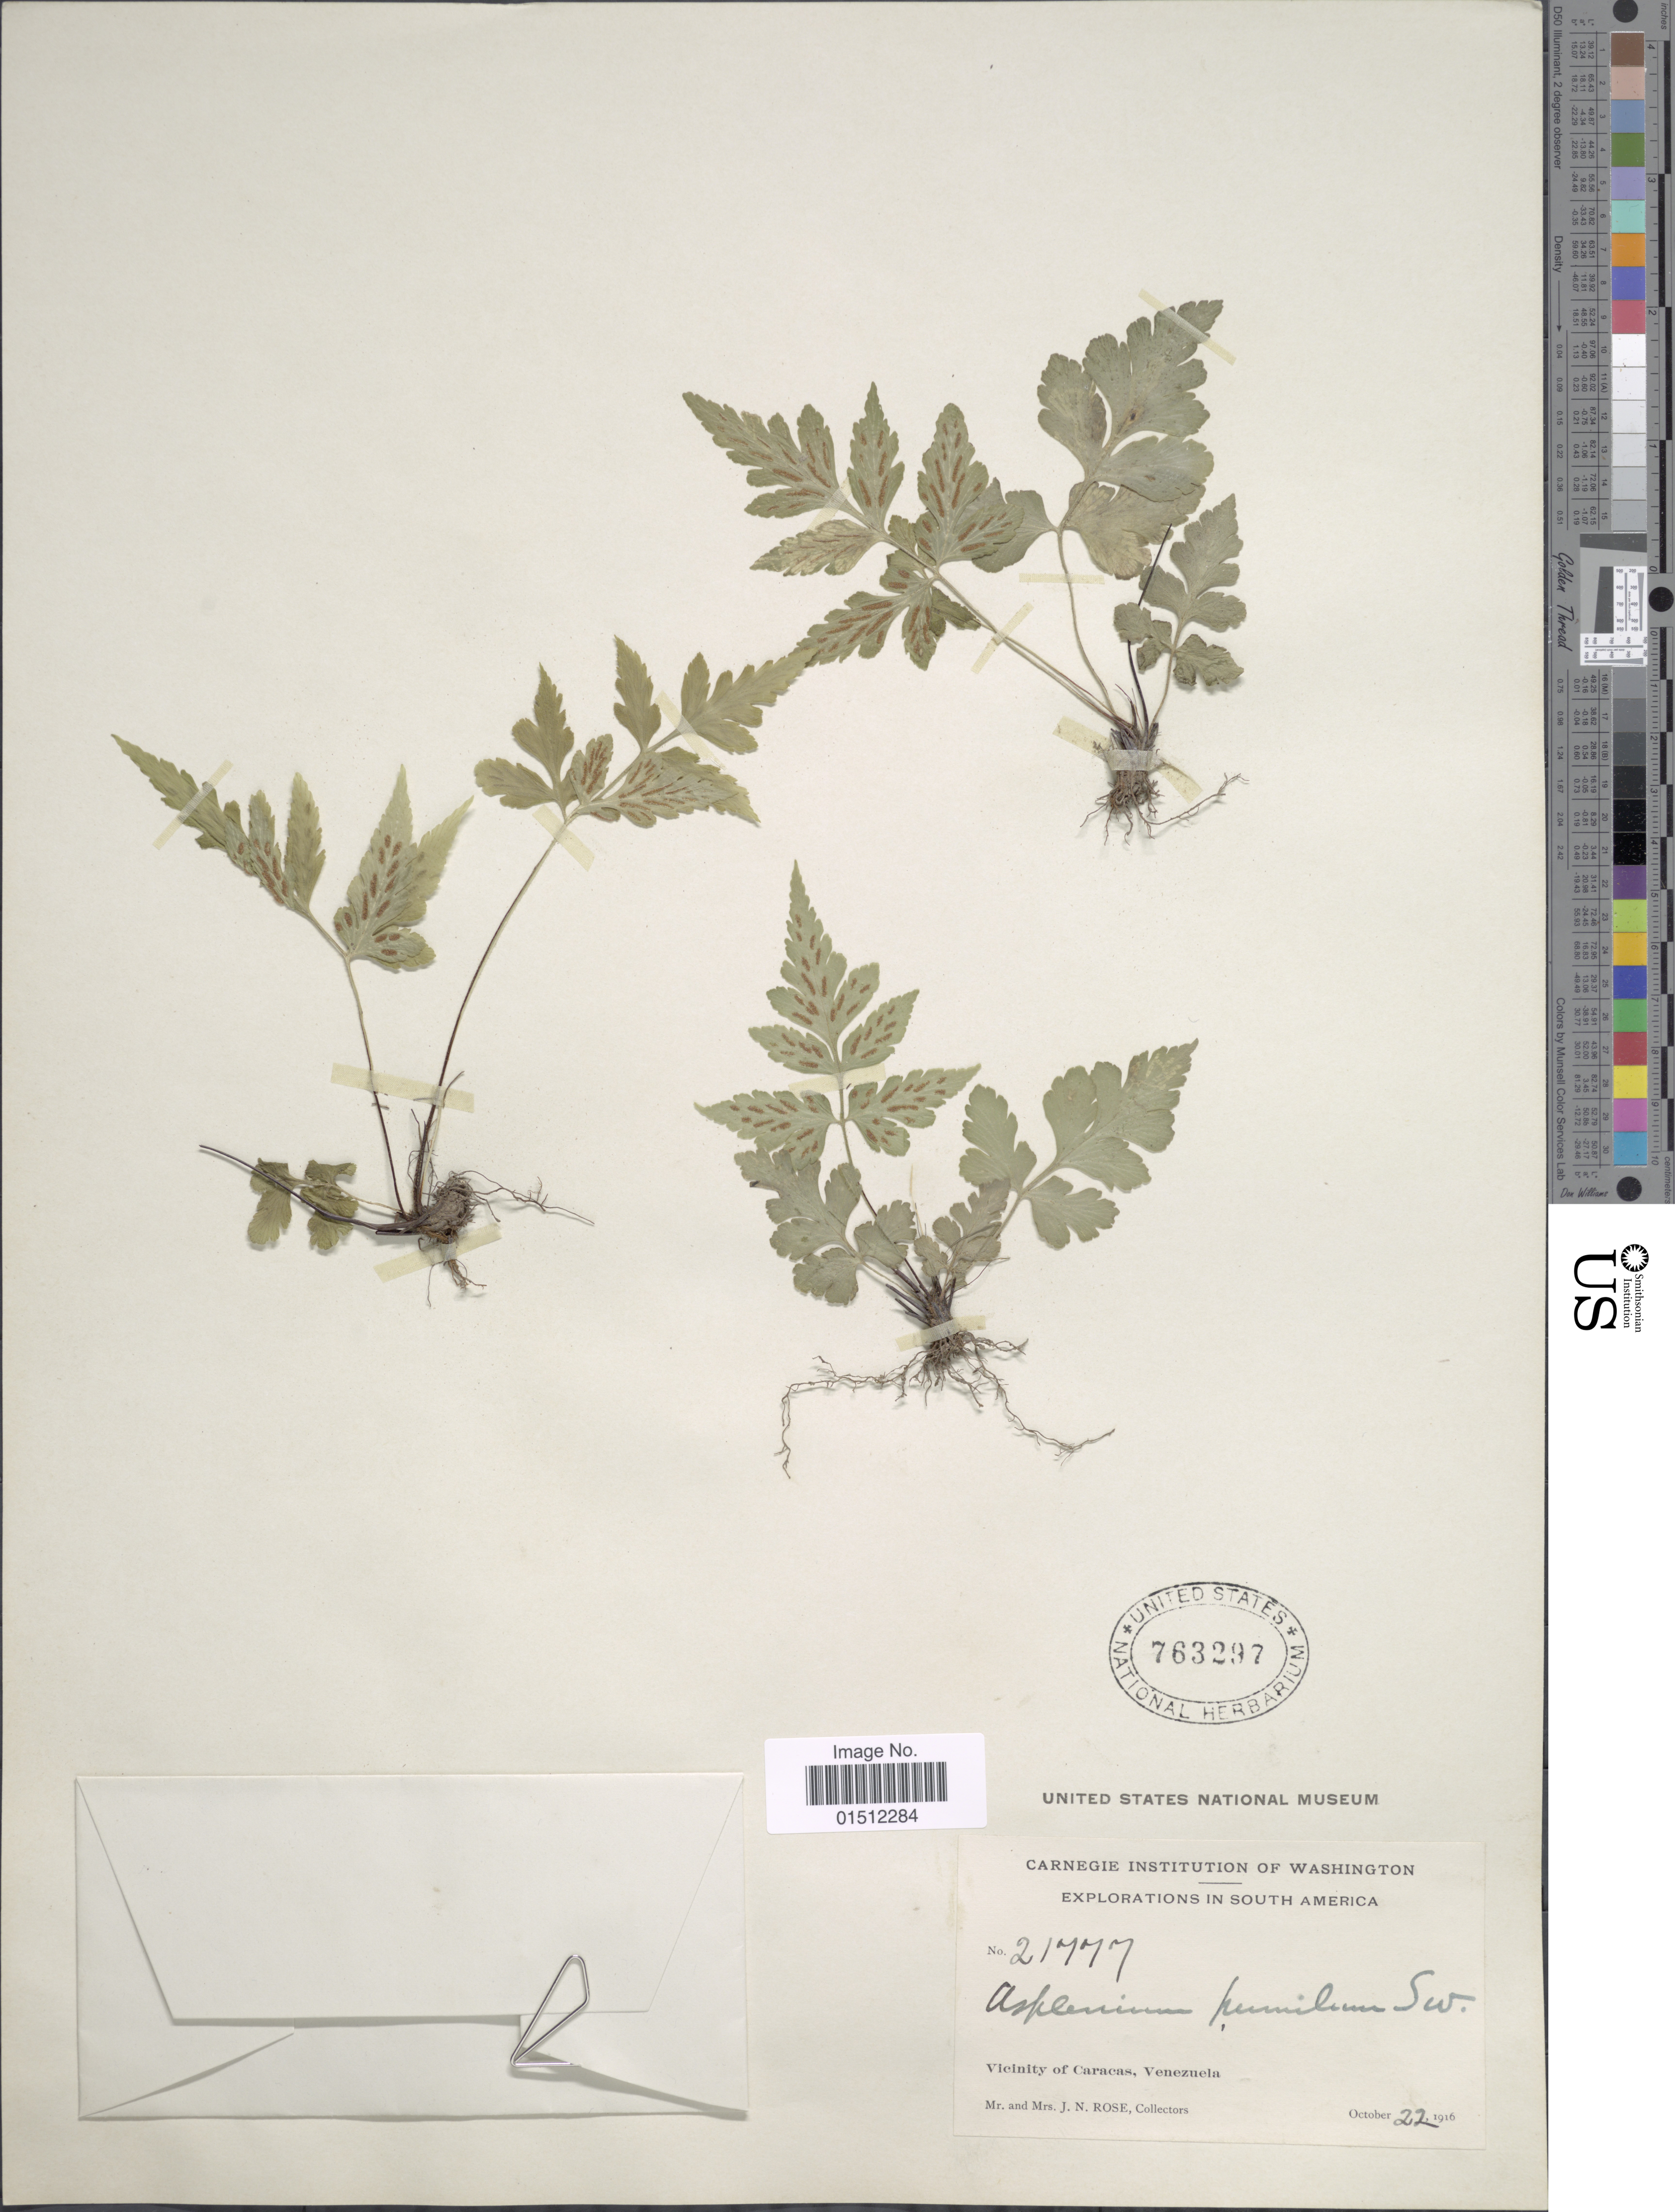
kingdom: Plantae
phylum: Tracheophyta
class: Polypodiopsida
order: Polypodiales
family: Aspleniaceae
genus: Asplenium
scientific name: Asplenium pumilum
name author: Sw.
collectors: J. N. Rose & L. B. Rose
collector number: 21777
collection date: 1916-10-22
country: Venezuela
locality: South America, Vicinity of Caracas, Venezuela.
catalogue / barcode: US 763297